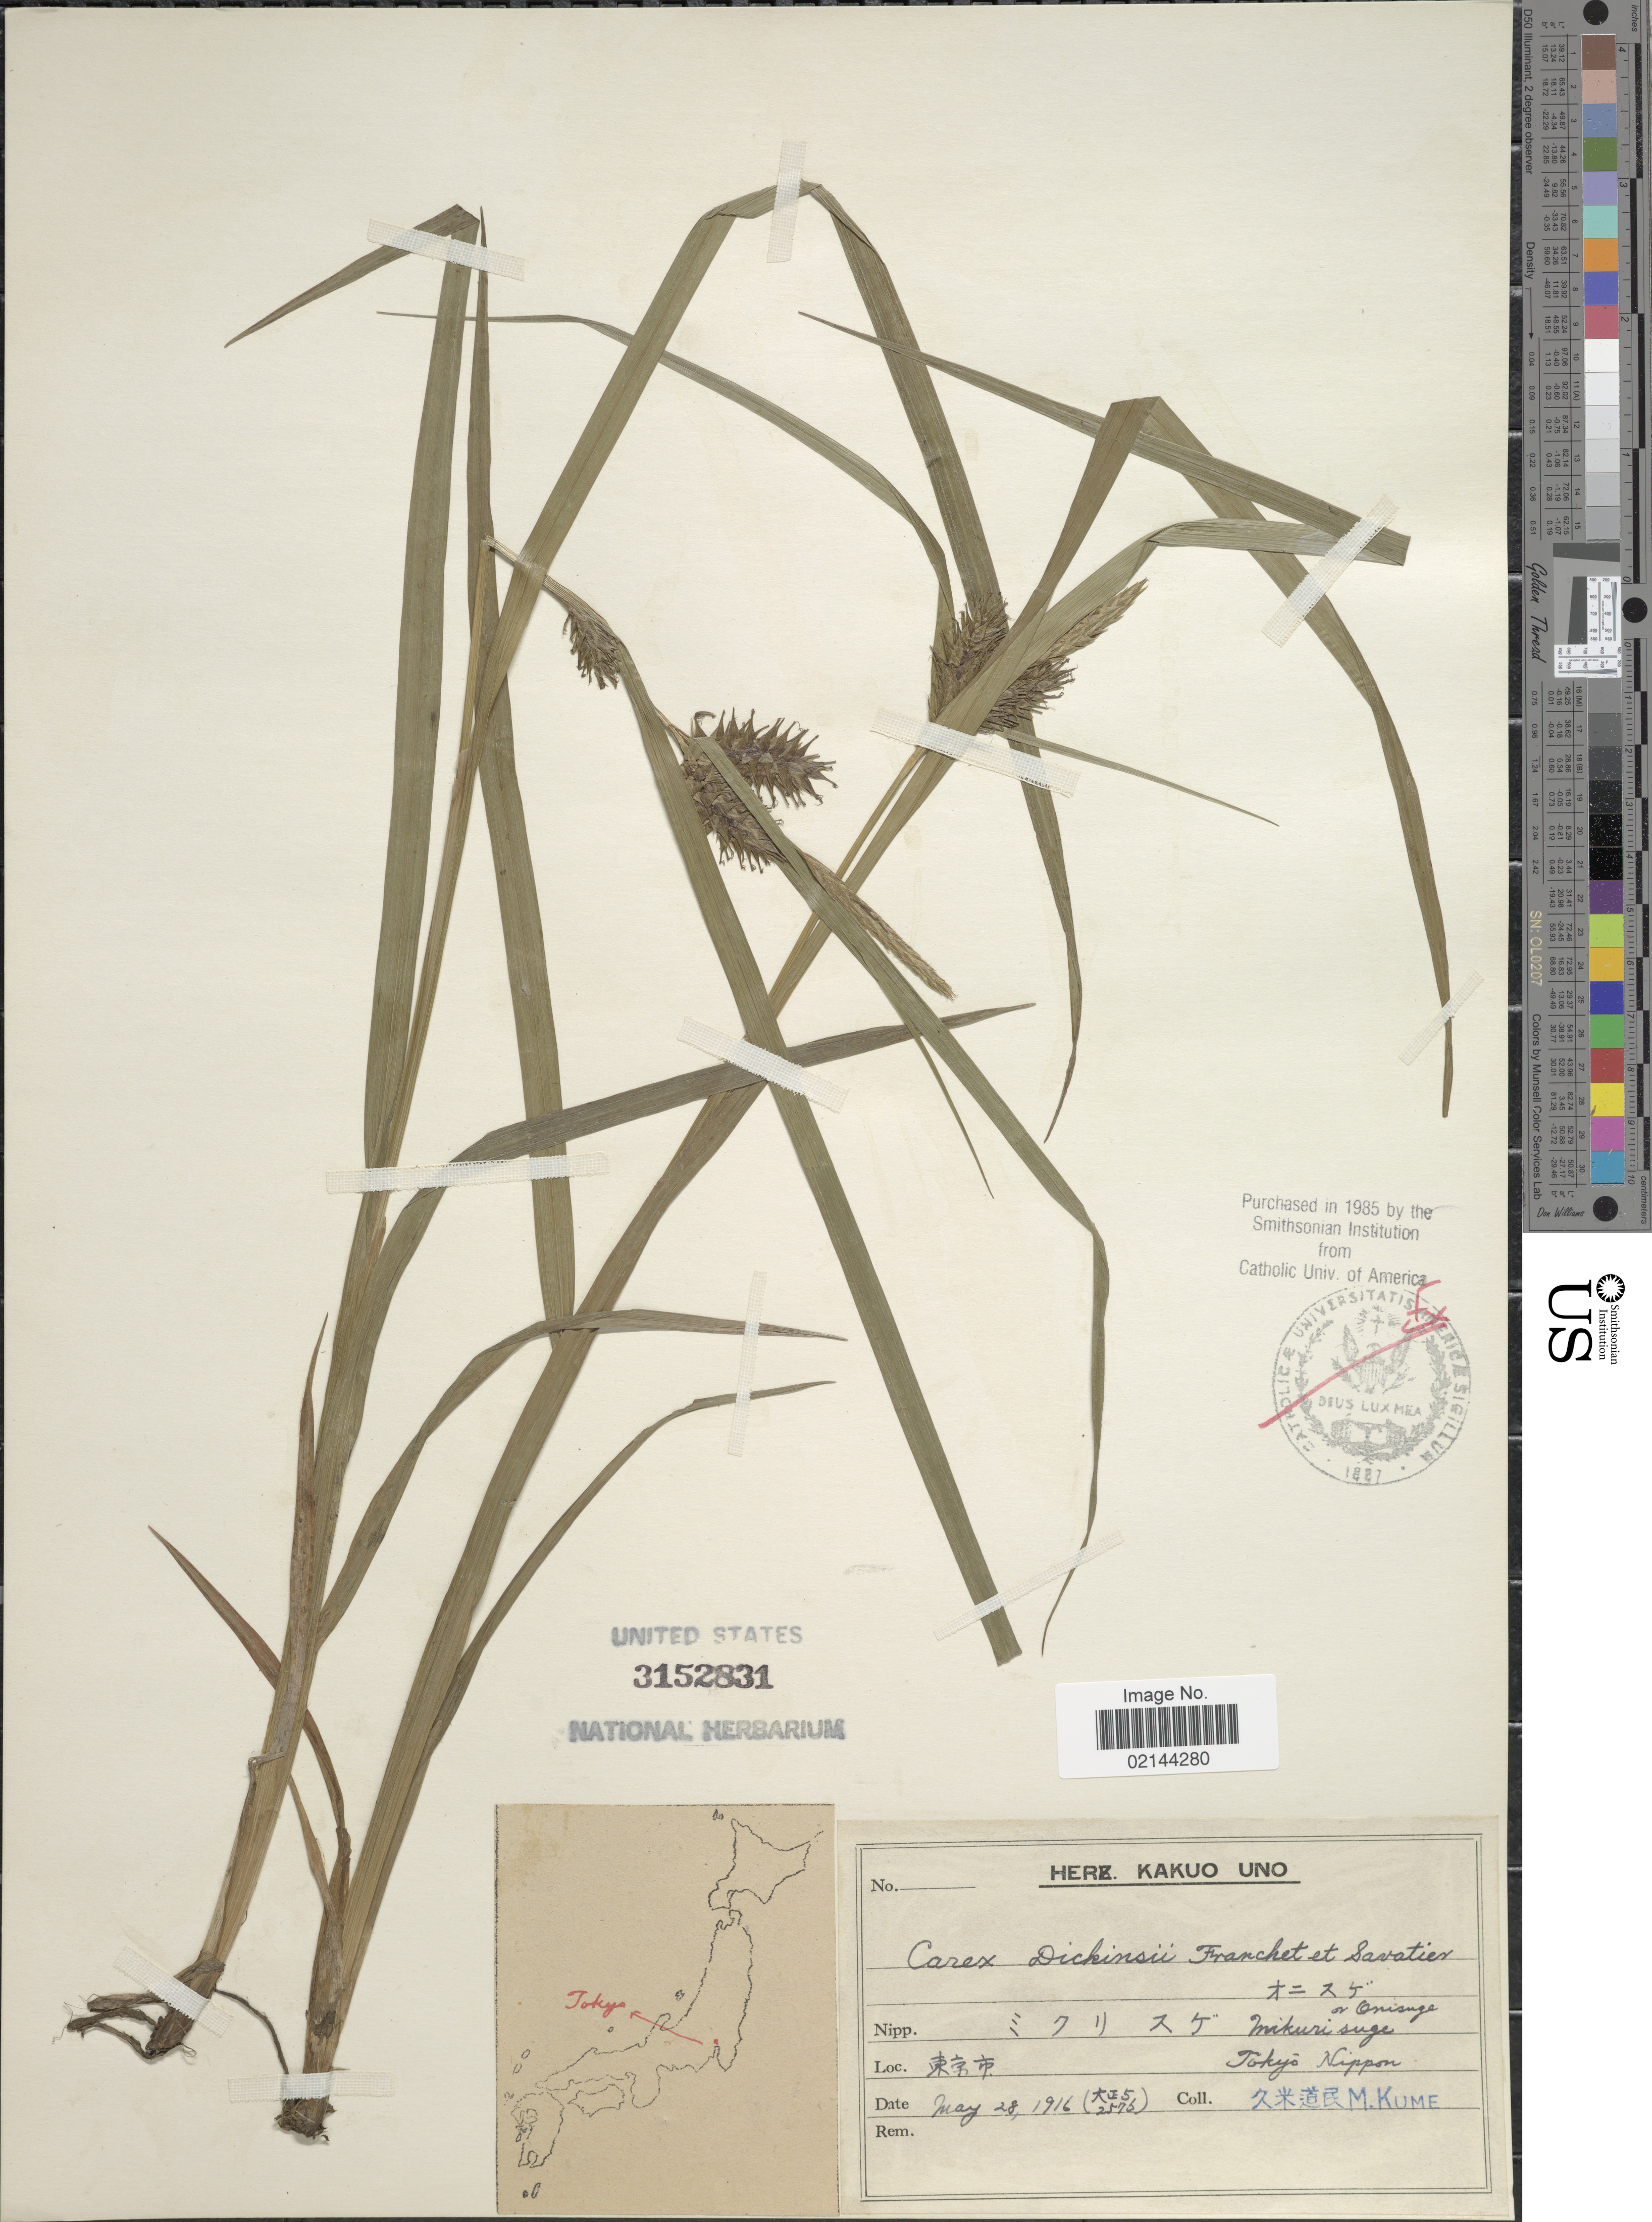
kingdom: Plantae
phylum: Tracheophyta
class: Liliopsida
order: Poales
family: Cyperaceae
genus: Carex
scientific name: Carex dickinsii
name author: Franch. & Sav.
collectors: M. Kume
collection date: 1916-05-28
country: Japan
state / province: Tokyo, Federal City of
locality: Mikuri suge, Tokyo Nippon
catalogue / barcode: US 3152831